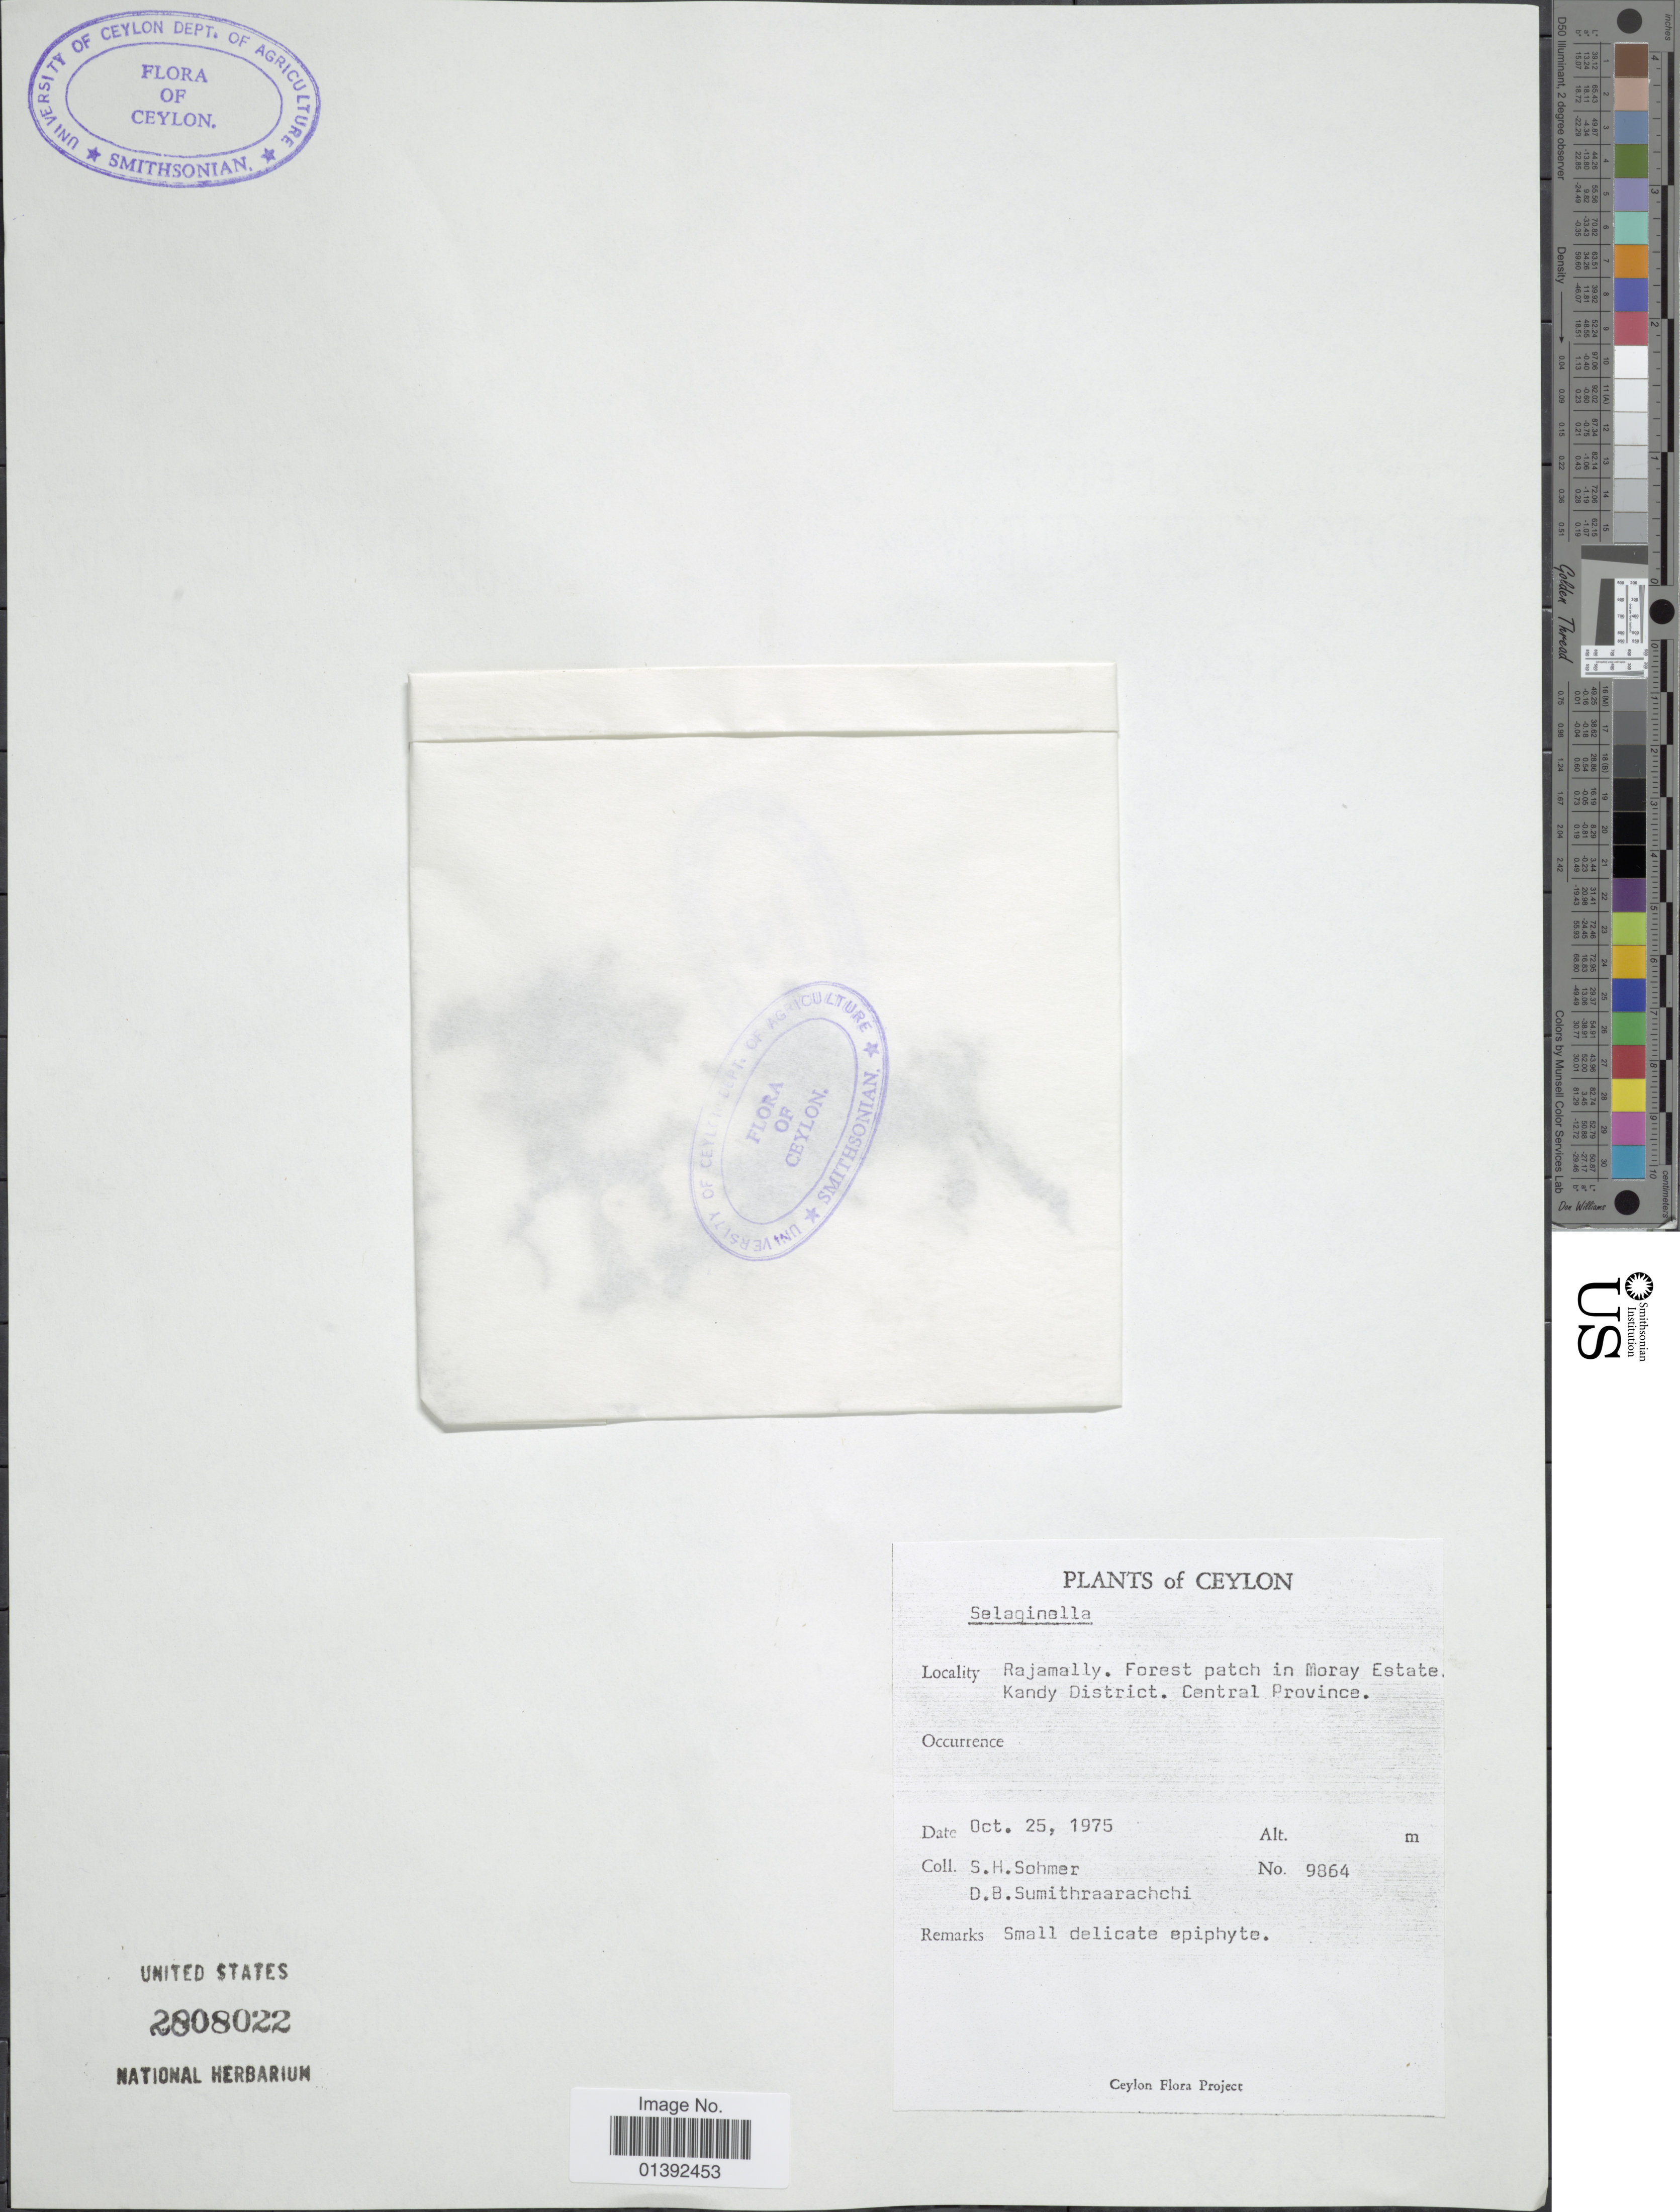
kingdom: Plantae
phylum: Tracheophyta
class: Lycopodiopsida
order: Selaginellales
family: Selaginellaceae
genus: Selaginella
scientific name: Selaginella sp.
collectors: S. H. Sohmer & D. B. Sumithraarachchi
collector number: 9864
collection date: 1975-10-25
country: Sri Lanka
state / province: Central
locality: Ceylon, Rajamally, forest patch in Moray Estate, Kandy District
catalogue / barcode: US 2808022